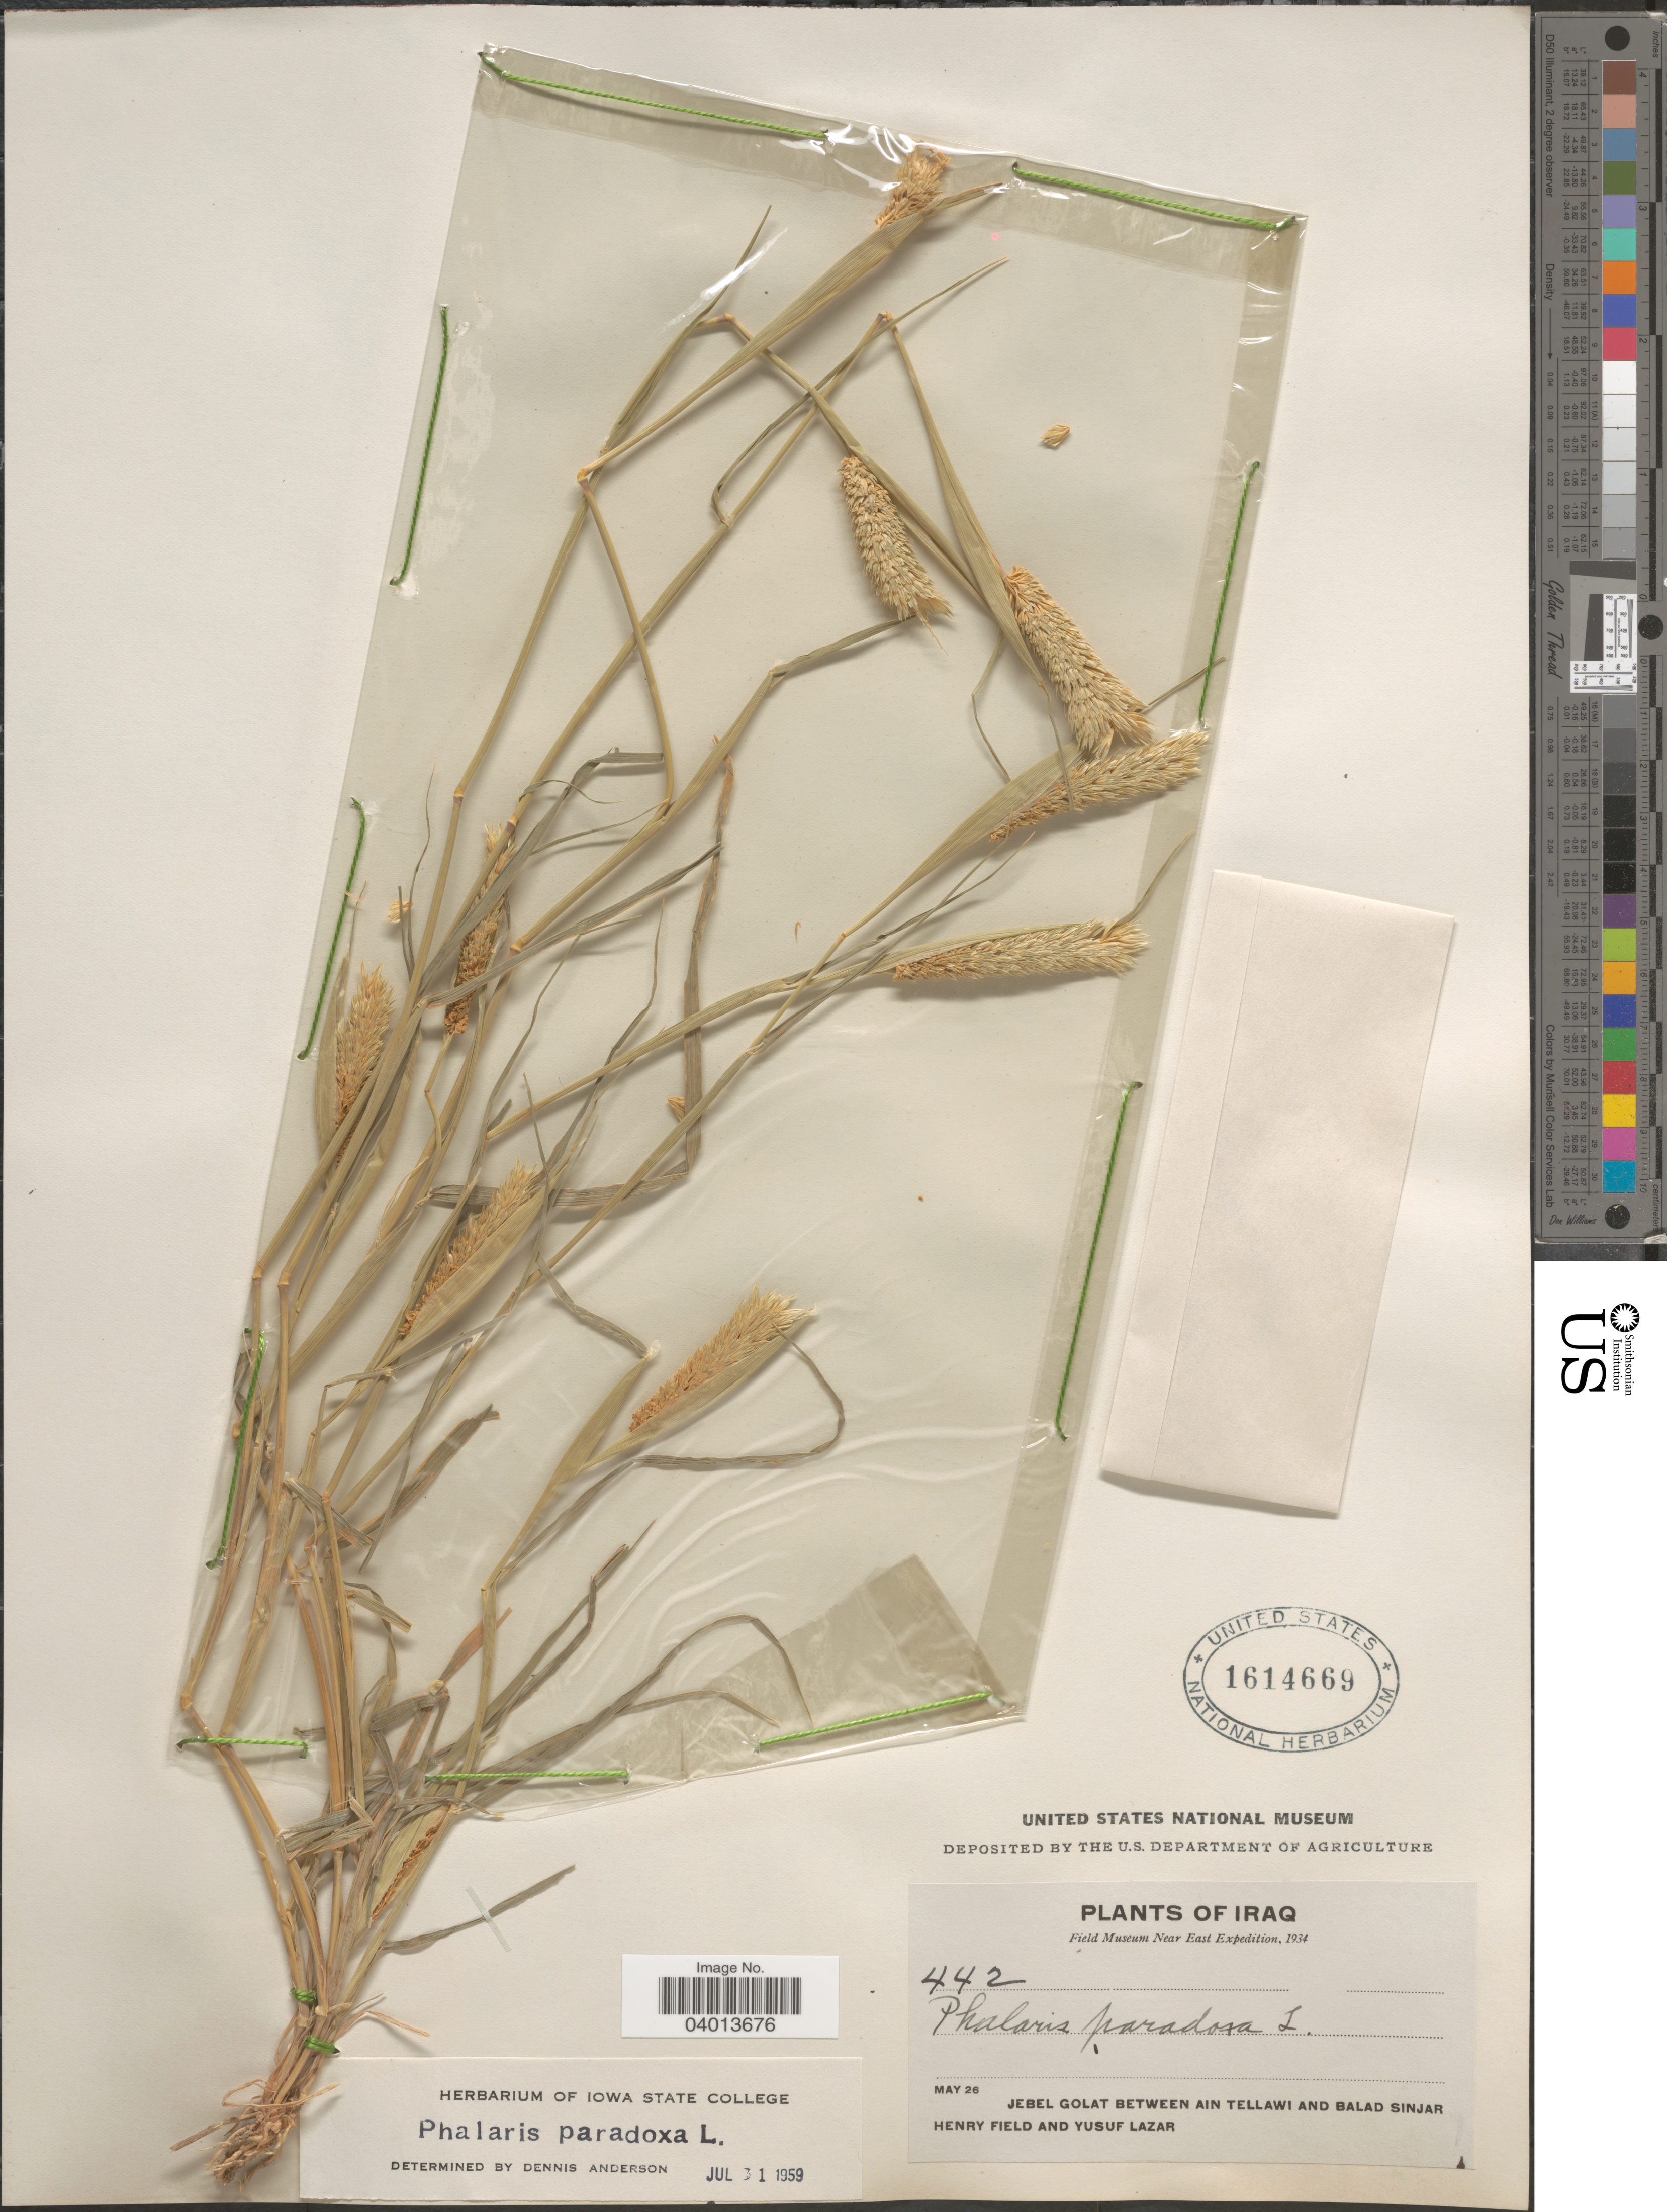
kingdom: Plantae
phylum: Tracheophyta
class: Liliopsida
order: Poales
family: Poaceae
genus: Phalaris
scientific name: Phalaris paradoxa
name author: L.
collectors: H. Field, Y. Lazar & Y. Lazar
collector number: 442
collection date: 1934-05-26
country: Iraq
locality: Jebel Golat between Ain Tellawi and Balad Sinjar.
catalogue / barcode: US 1614669